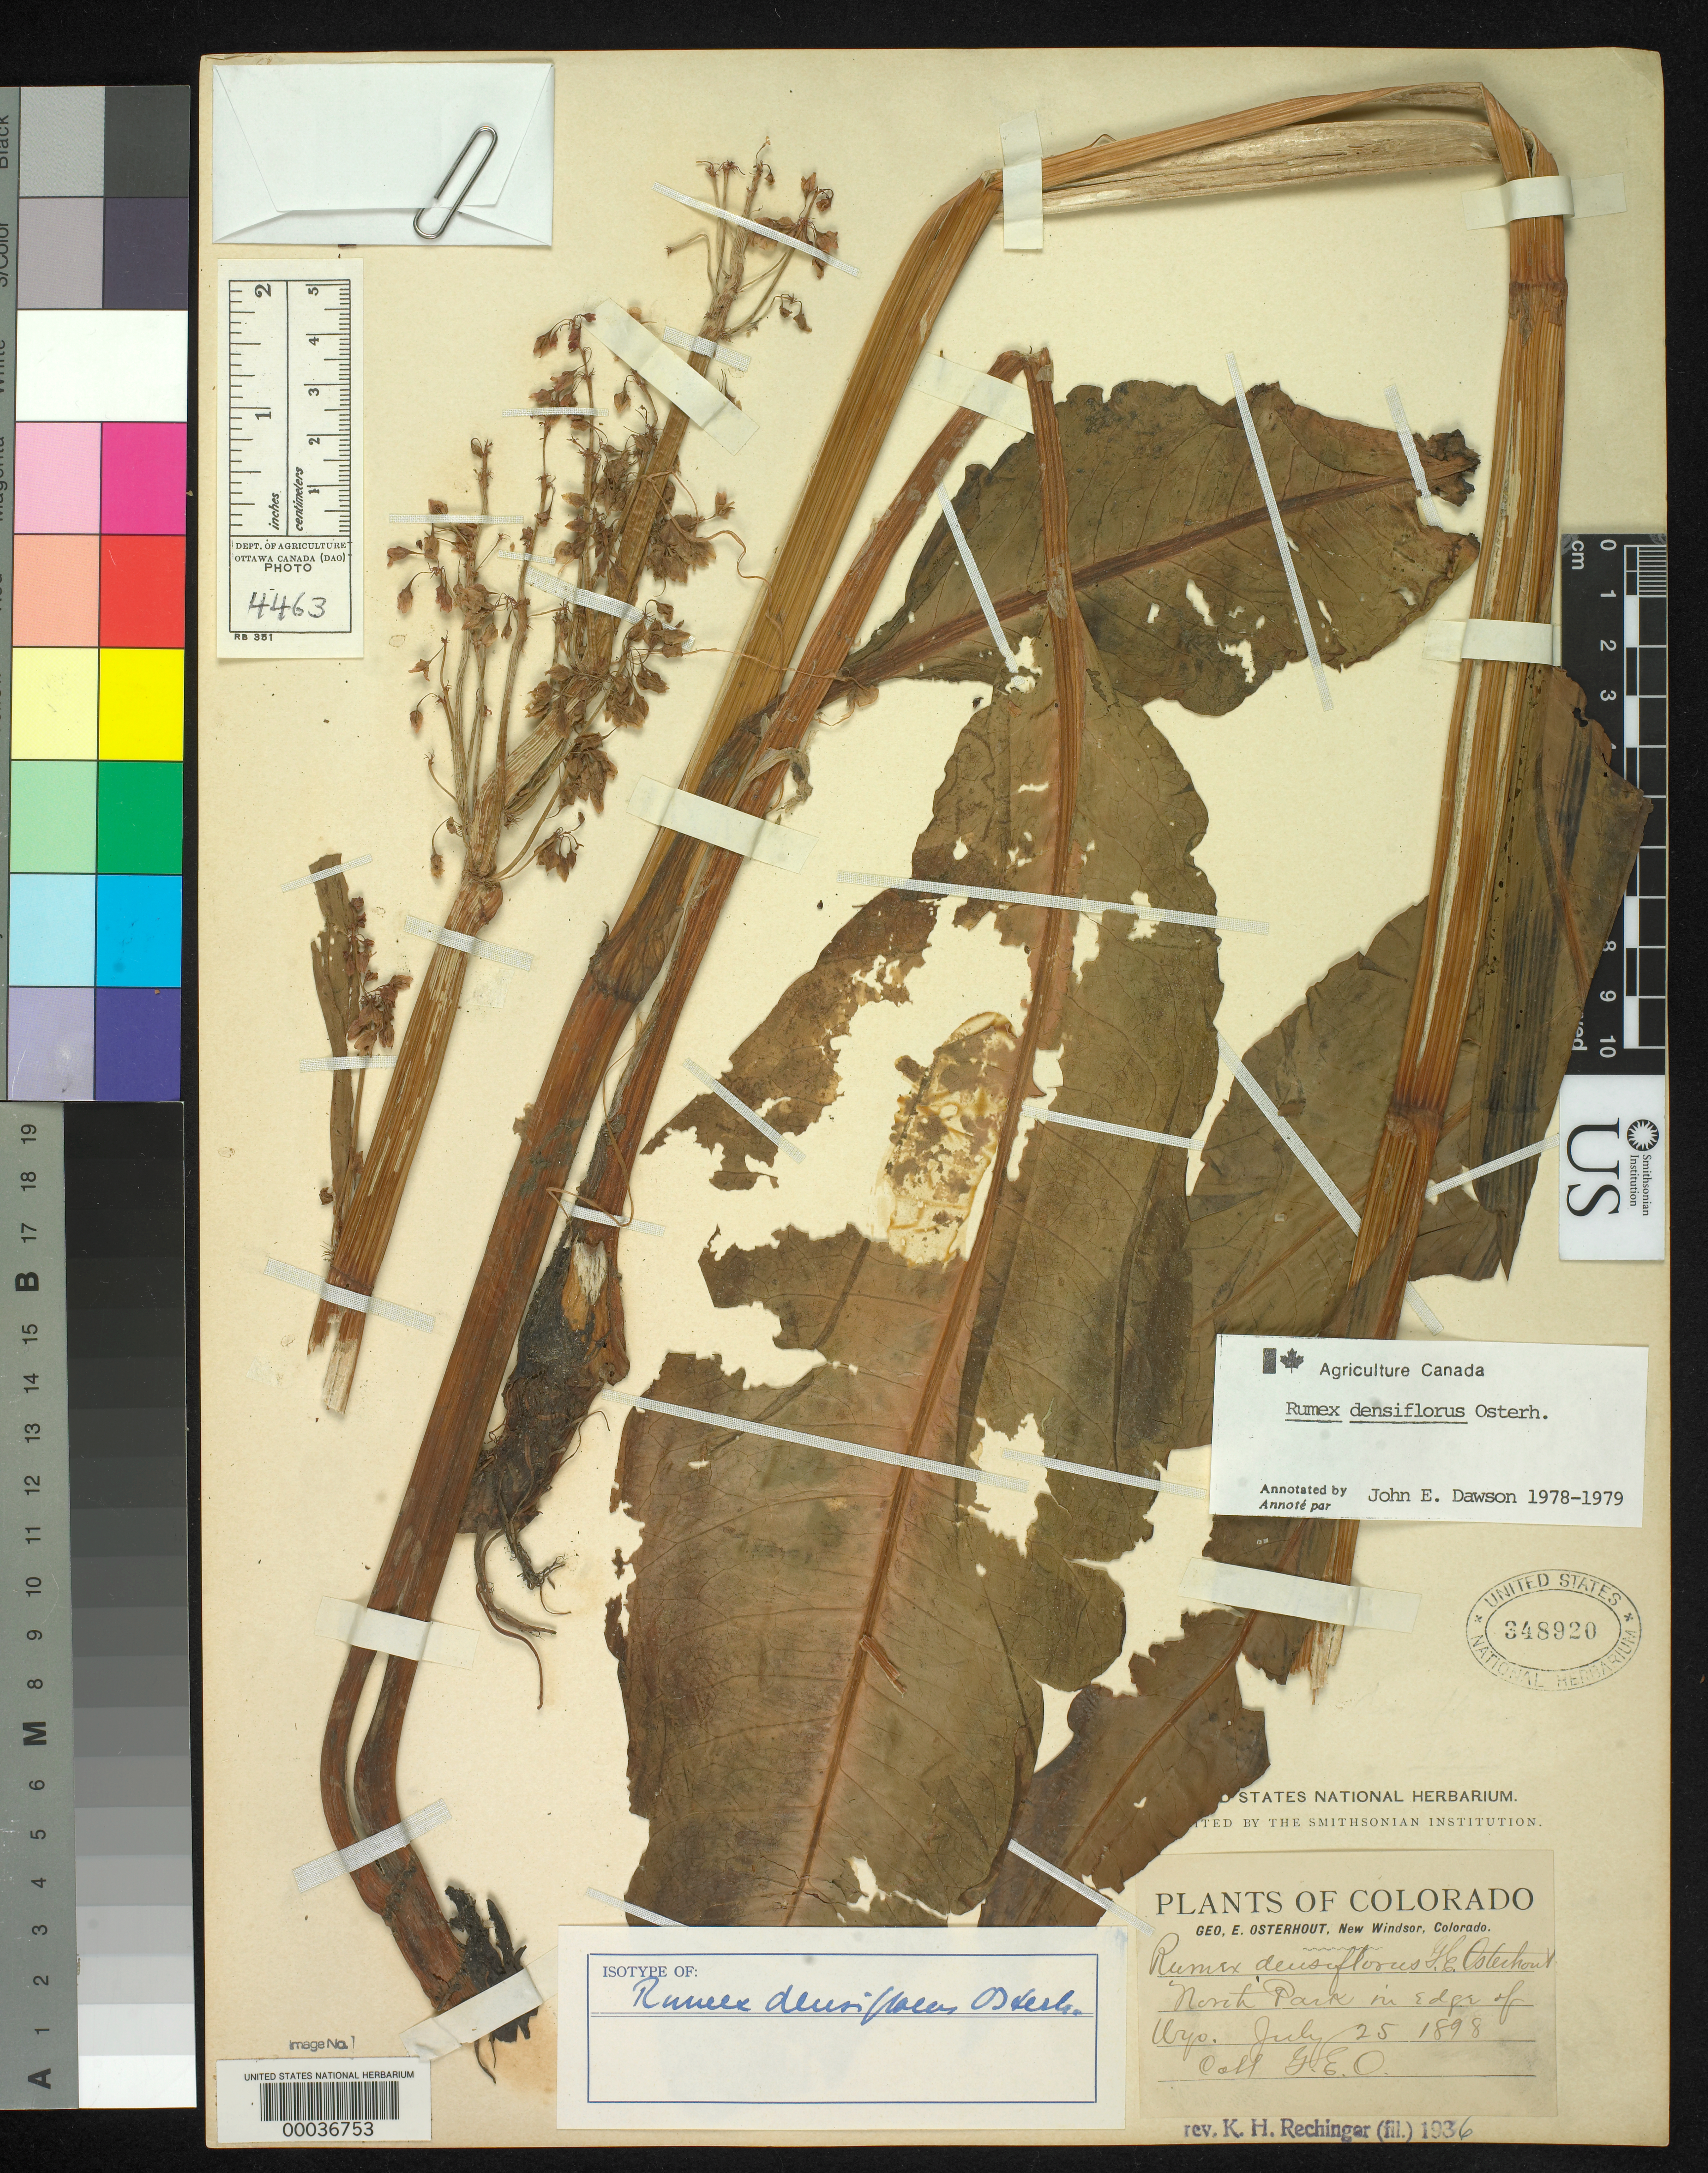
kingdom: Plantae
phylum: Tracheophyta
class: Magnoliopsida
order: Caryophyllales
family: Polygonaceae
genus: Rumex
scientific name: Rumex densiflorus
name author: Osterh.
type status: Isotype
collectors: G. E. Osterhout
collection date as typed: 25 Jul 1898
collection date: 1898-07-25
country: United States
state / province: Colorado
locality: North Park.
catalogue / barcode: US 348920